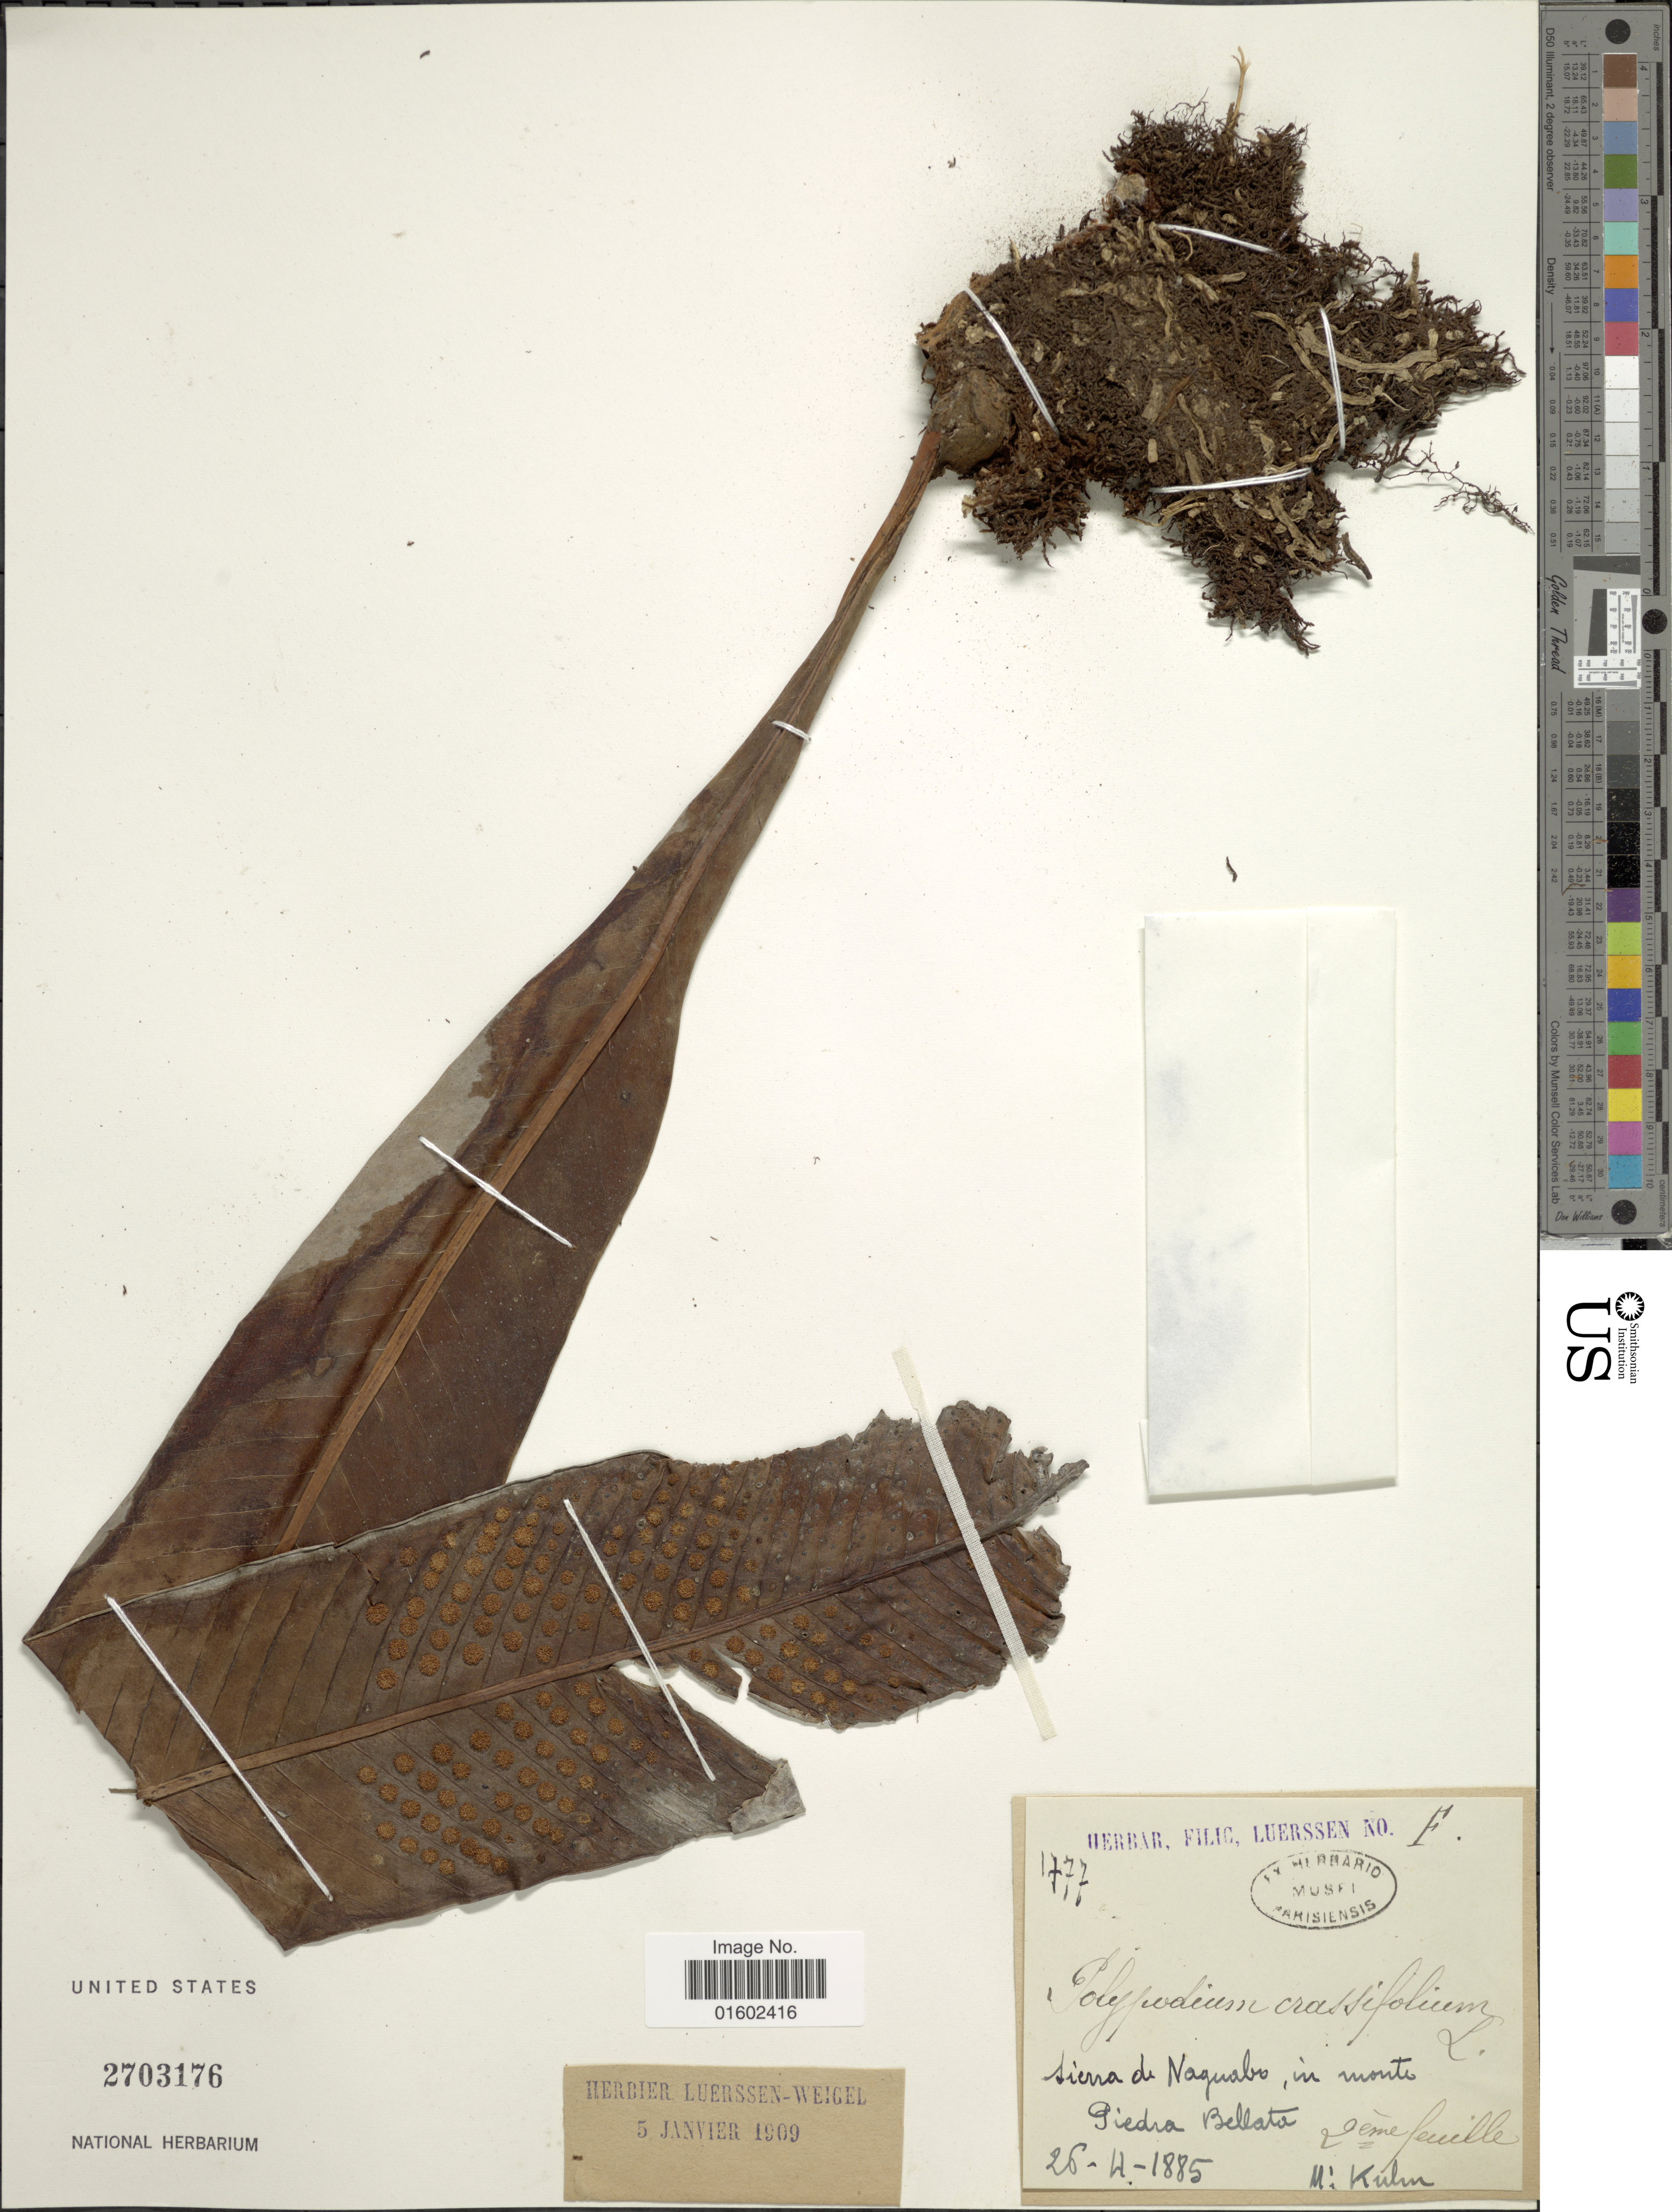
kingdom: Plantae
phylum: Tracheophyta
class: Polypodiopsida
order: Polypodiales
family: Polypodiaceae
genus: Niphidium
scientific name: Niphidium crassifolium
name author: (L.) Lellinger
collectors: M. Kuhn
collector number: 1777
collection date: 1885-02-26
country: Puerto Rico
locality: Sierra de Naguabo, in monte Piedra Bellata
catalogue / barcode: US 2703176